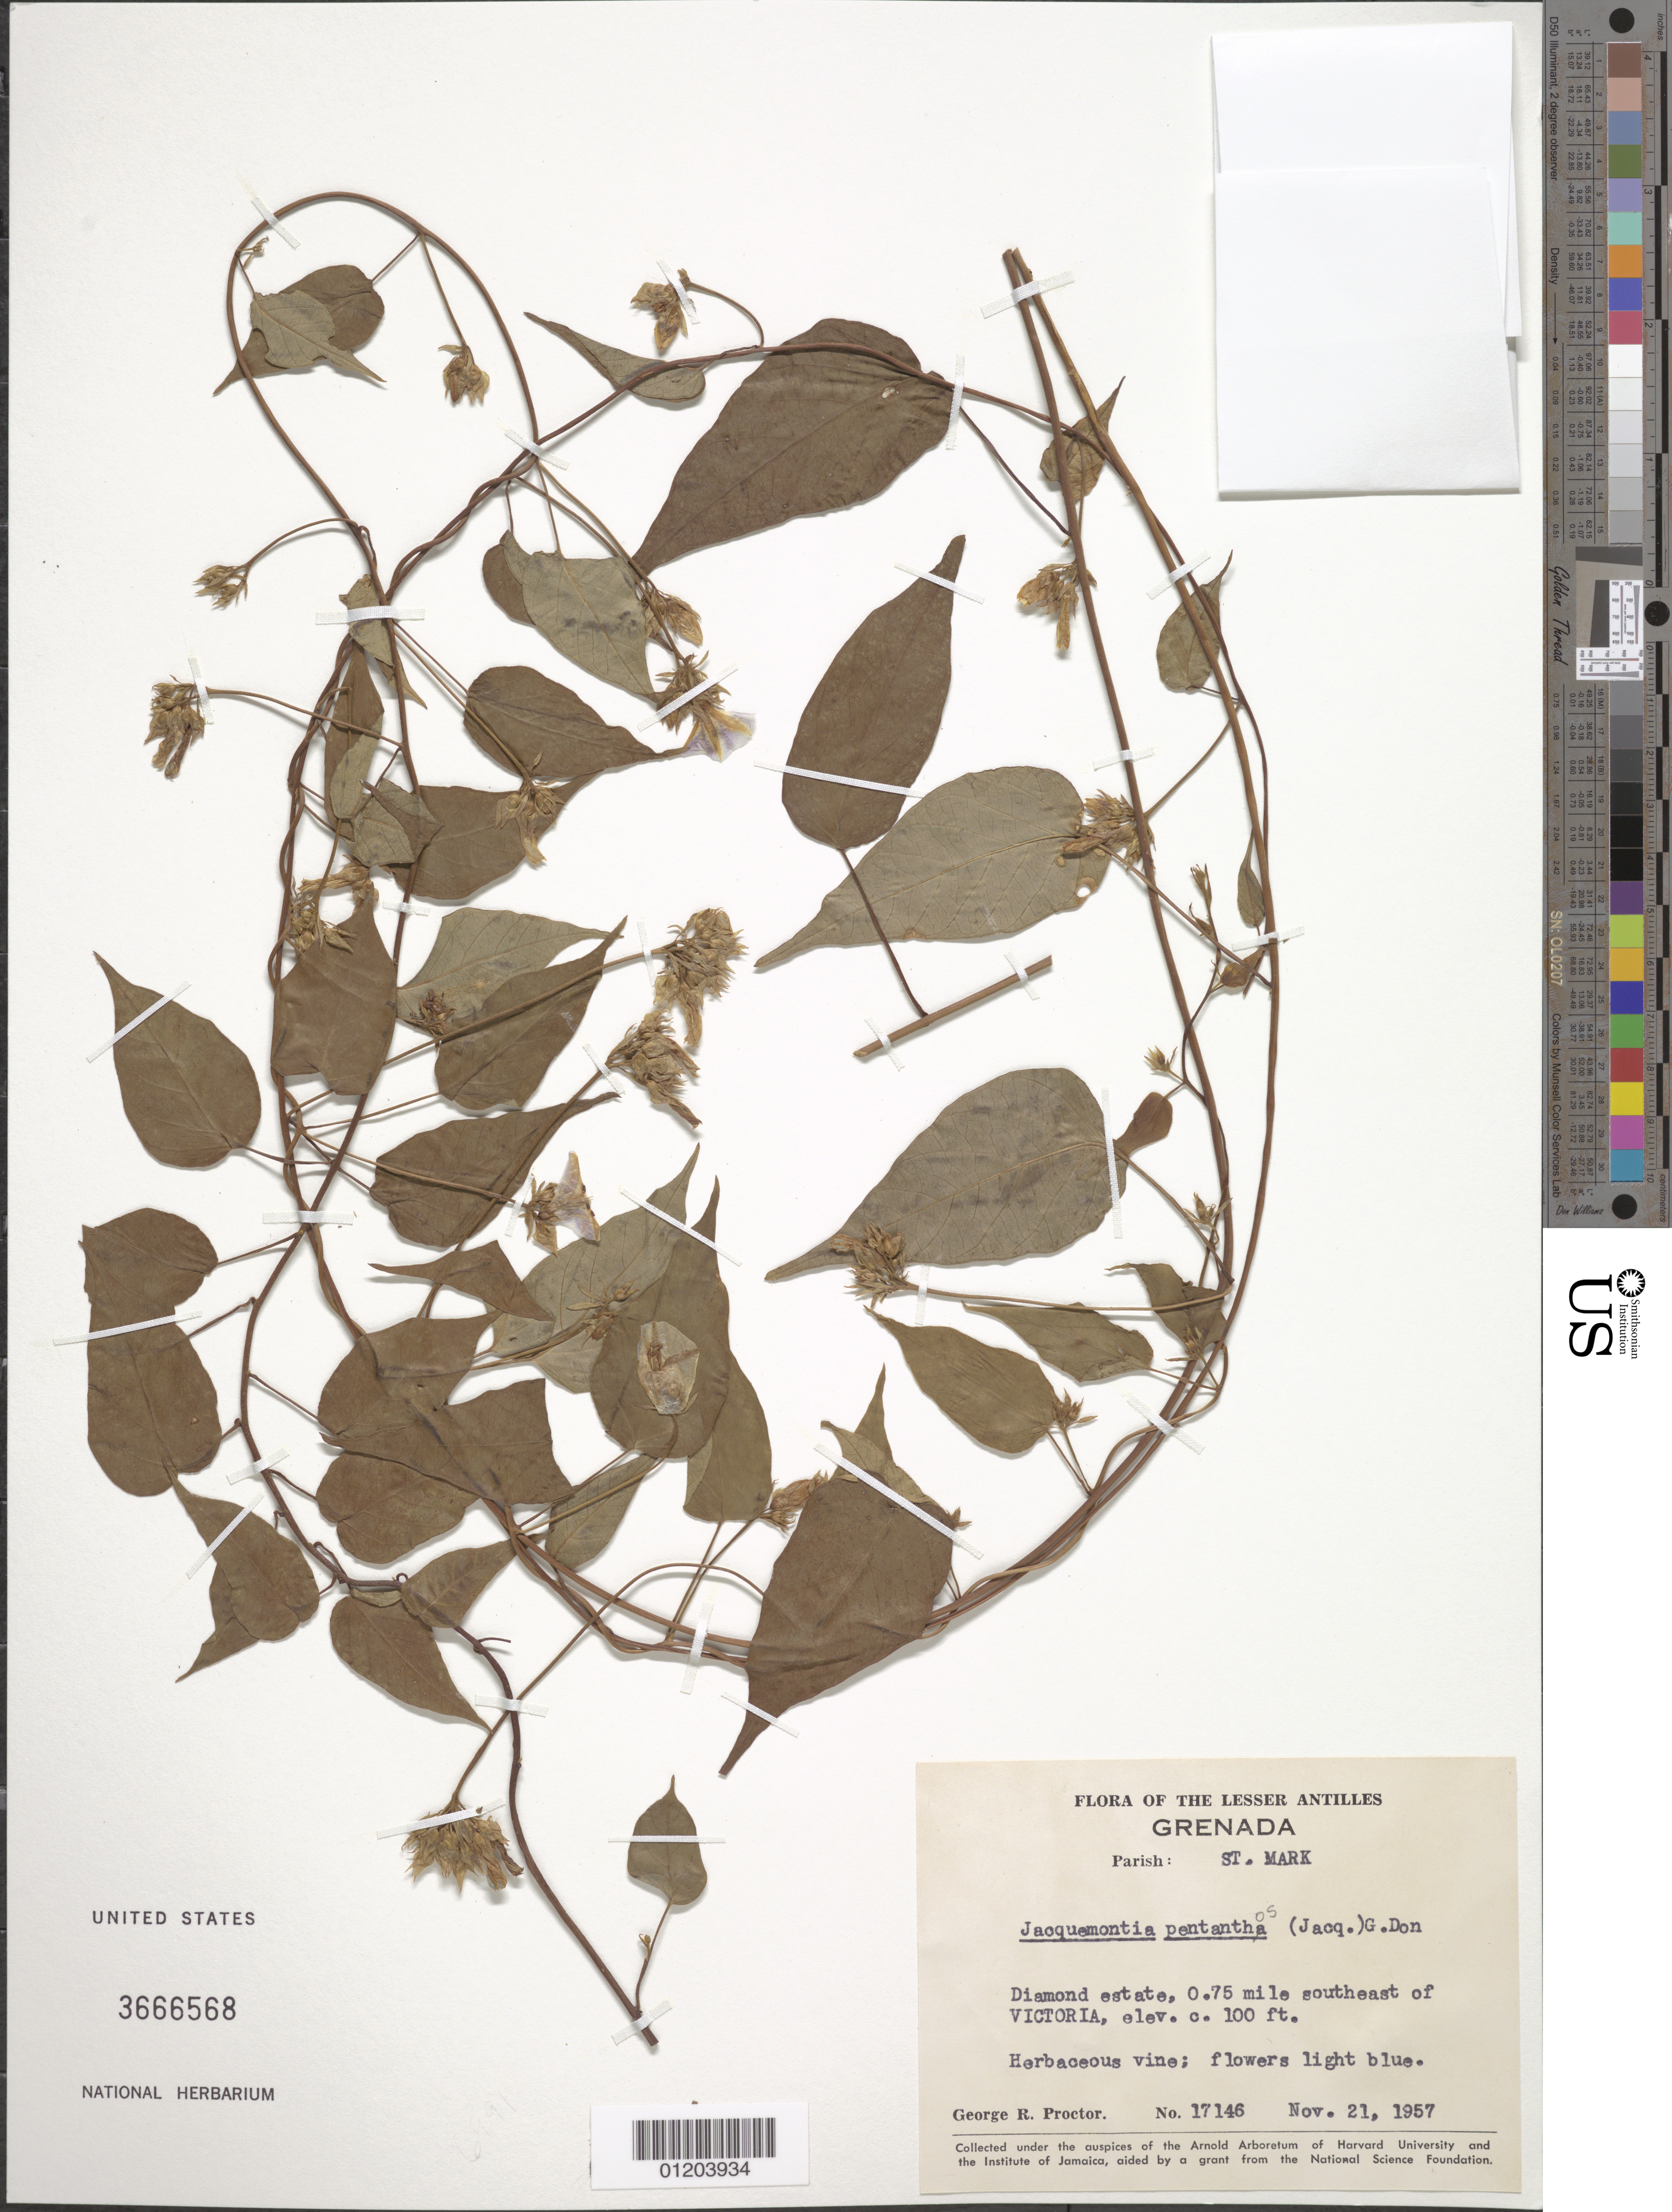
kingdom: Plantae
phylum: Tracheophyta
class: Magnoliopsida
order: Solanales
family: Convolvulaceae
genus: Jacquemontia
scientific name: Jacquemontia pentanthos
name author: (Jacq.) G. Don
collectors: G. R. Proctor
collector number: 17146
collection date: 1957-11-21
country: Grenada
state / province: Saint Mark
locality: Diamond Estate, 0.75 mile SE of Victoria.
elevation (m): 30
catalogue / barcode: US 3666568